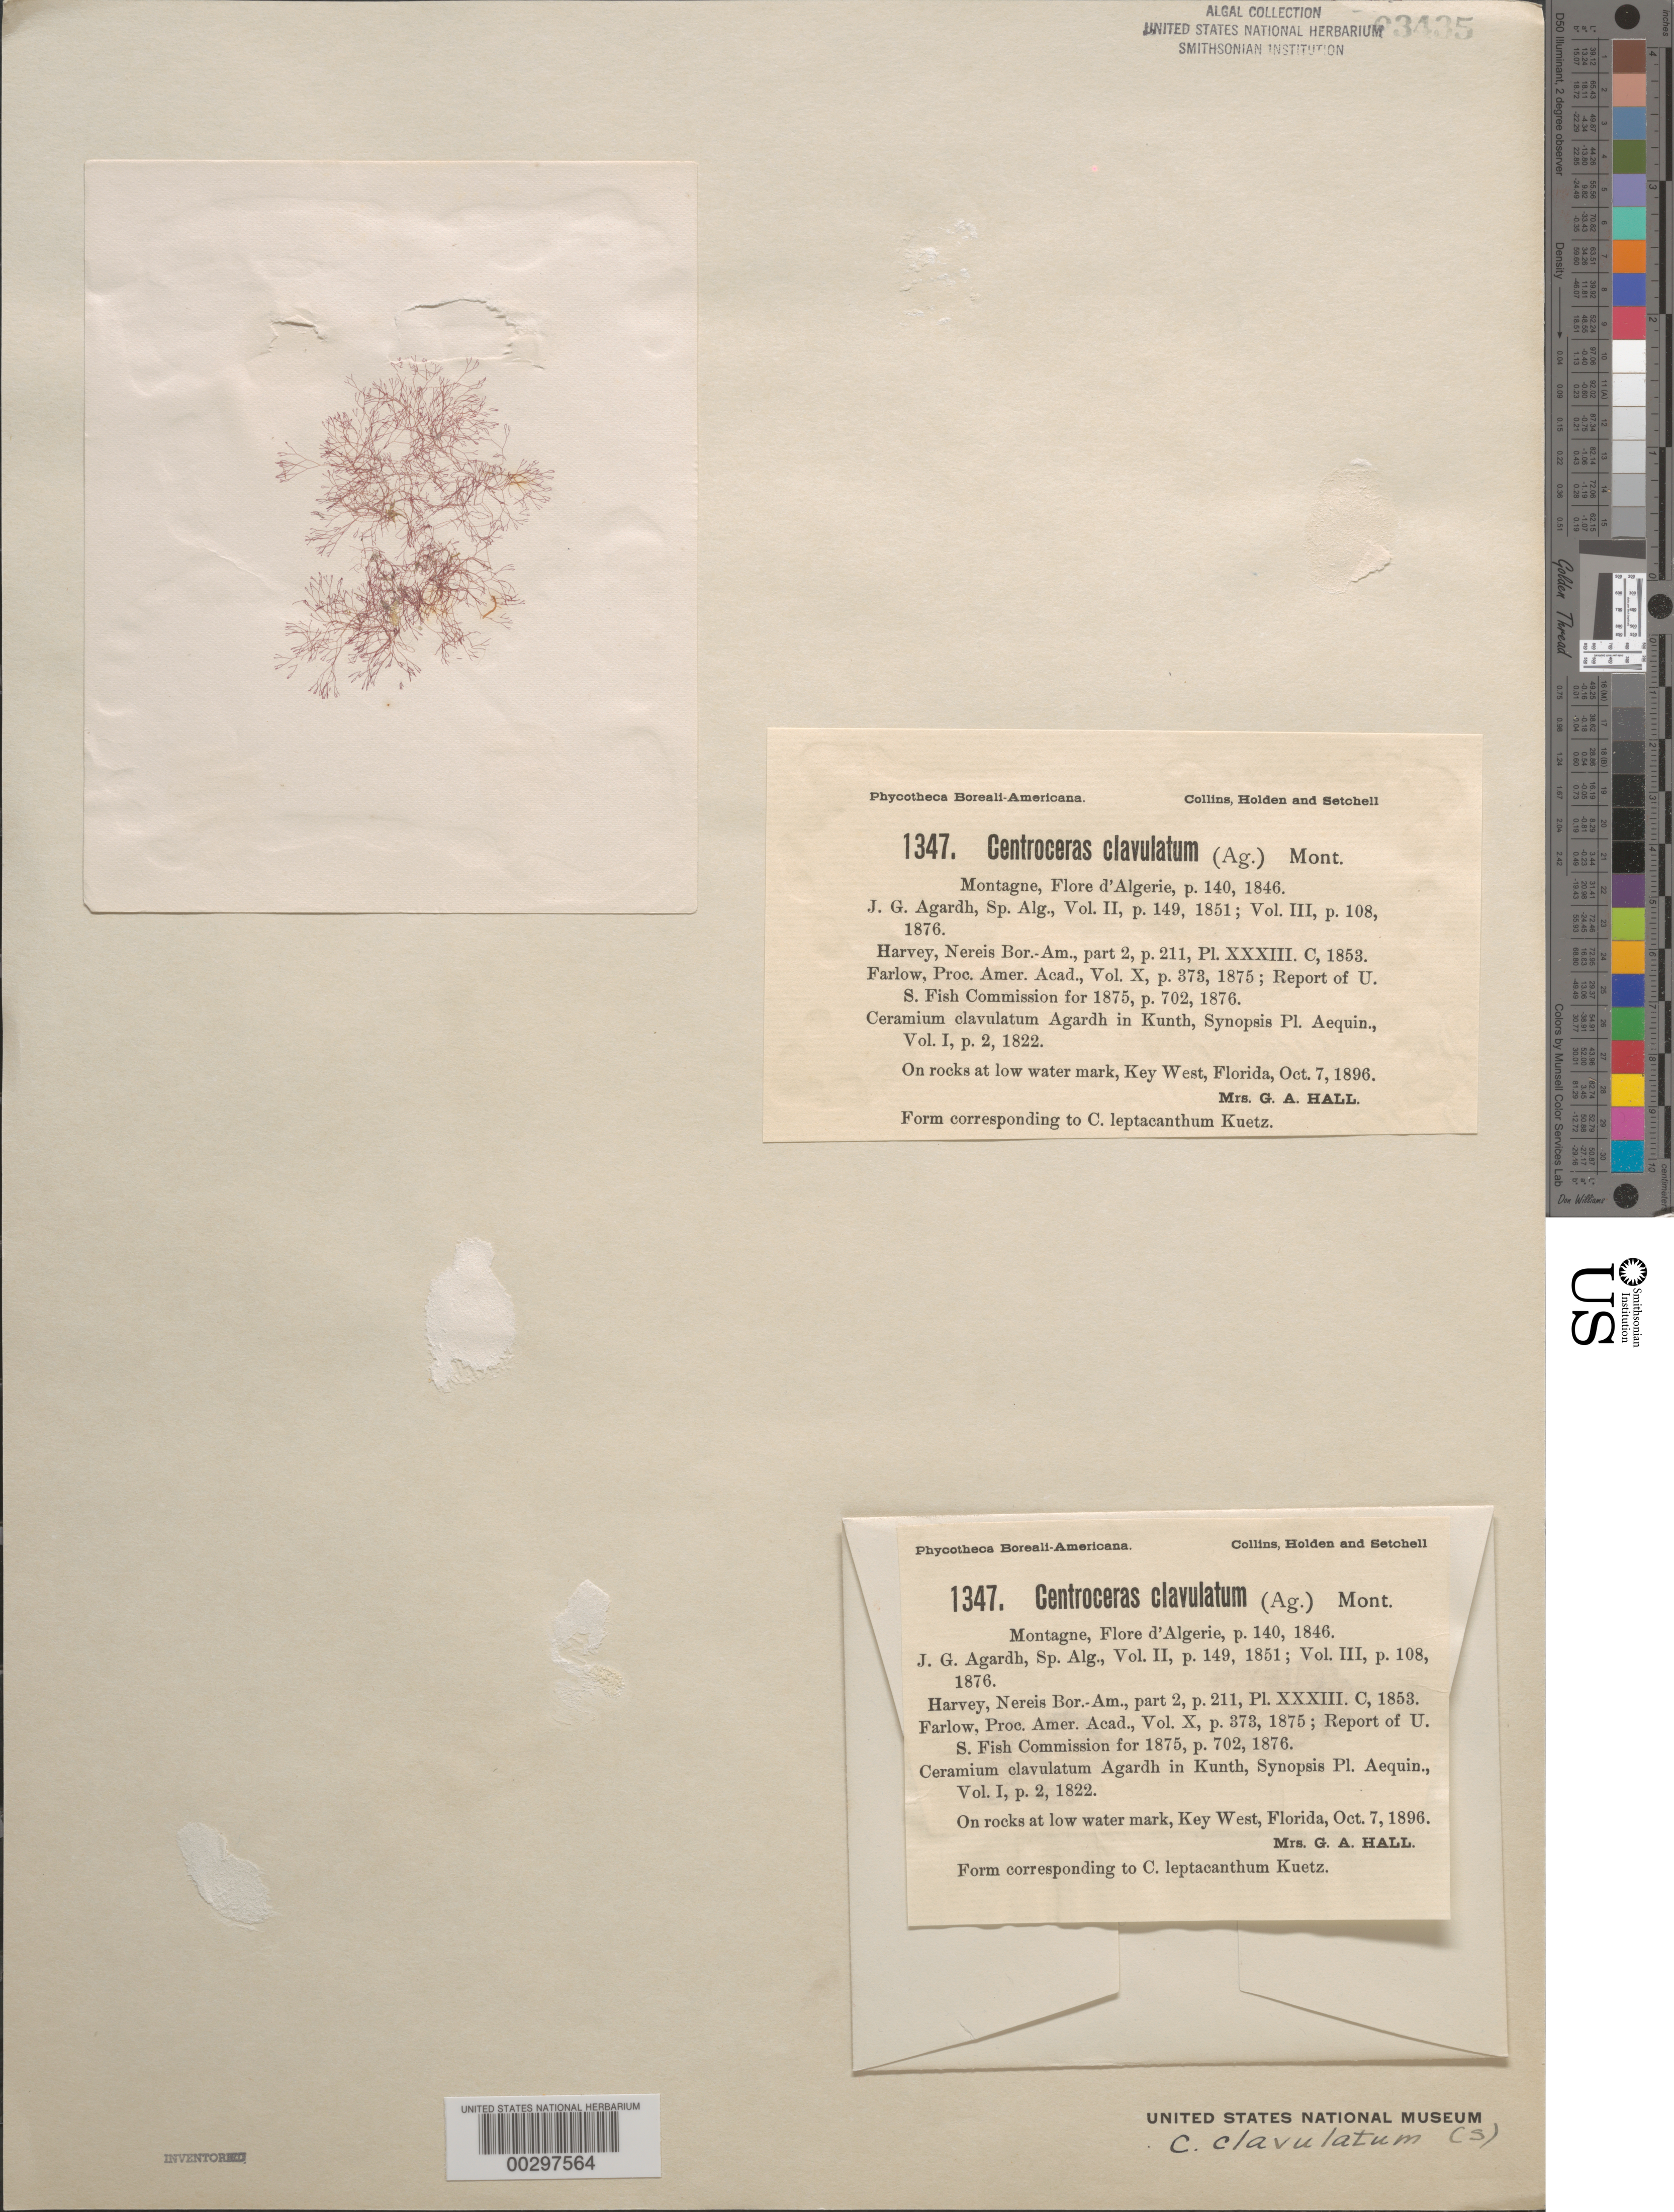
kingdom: Plantae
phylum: Rhodophyta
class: Florideophyceae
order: Ceramiales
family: Ceramiaceae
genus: Centroceras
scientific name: Centroceras clavulatum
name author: (C. Agardh) Mont.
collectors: Mrs. Hall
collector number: PB-A 1347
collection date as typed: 07 Oct 1896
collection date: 1896-10-07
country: United States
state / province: Florida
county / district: Monroe County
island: Key West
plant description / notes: Collins, Holden & Setchell, Phycotheca Boreali-Americana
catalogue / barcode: US 3435